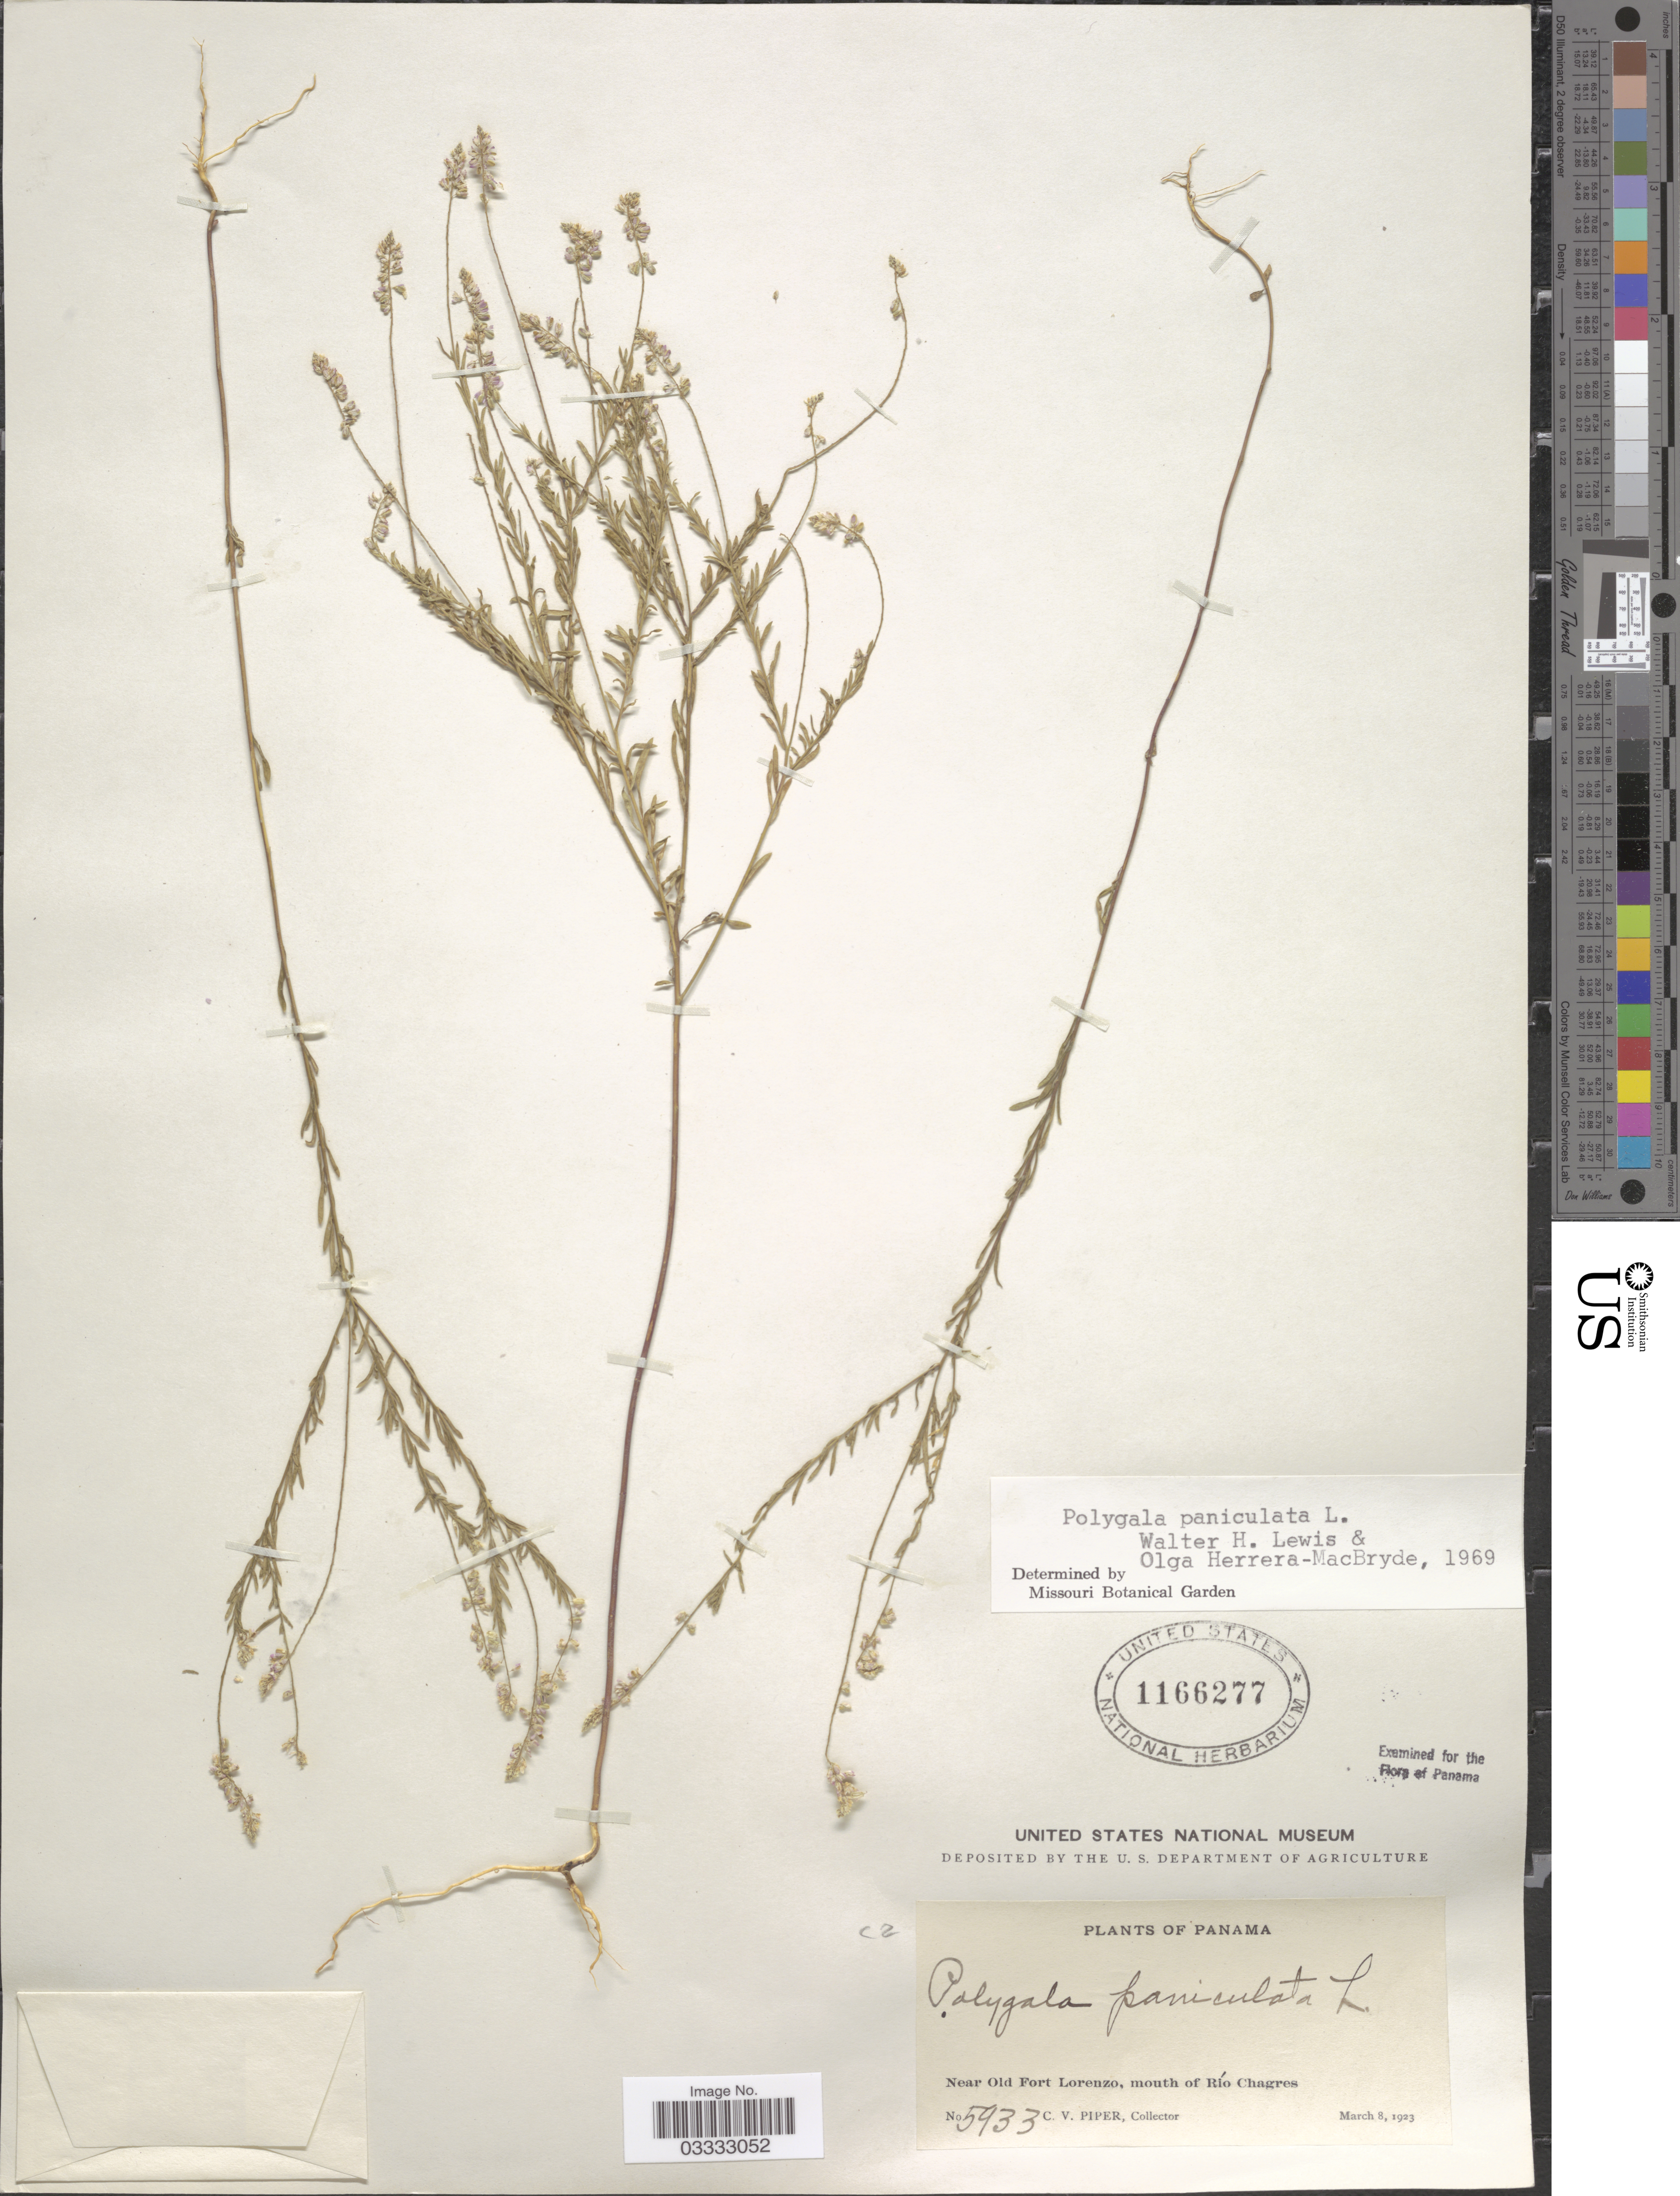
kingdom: Plantae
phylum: Tracheophyta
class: Magnoliopsida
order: Fabales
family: Polygalaceae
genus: Polygala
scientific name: Polygala paniculata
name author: L.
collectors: C. V. Piper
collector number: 5933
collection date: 1923-03-08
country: Panama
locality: Near Old Fort Lorenzo, mouth of Río Chagres.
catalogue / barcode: US 1166277